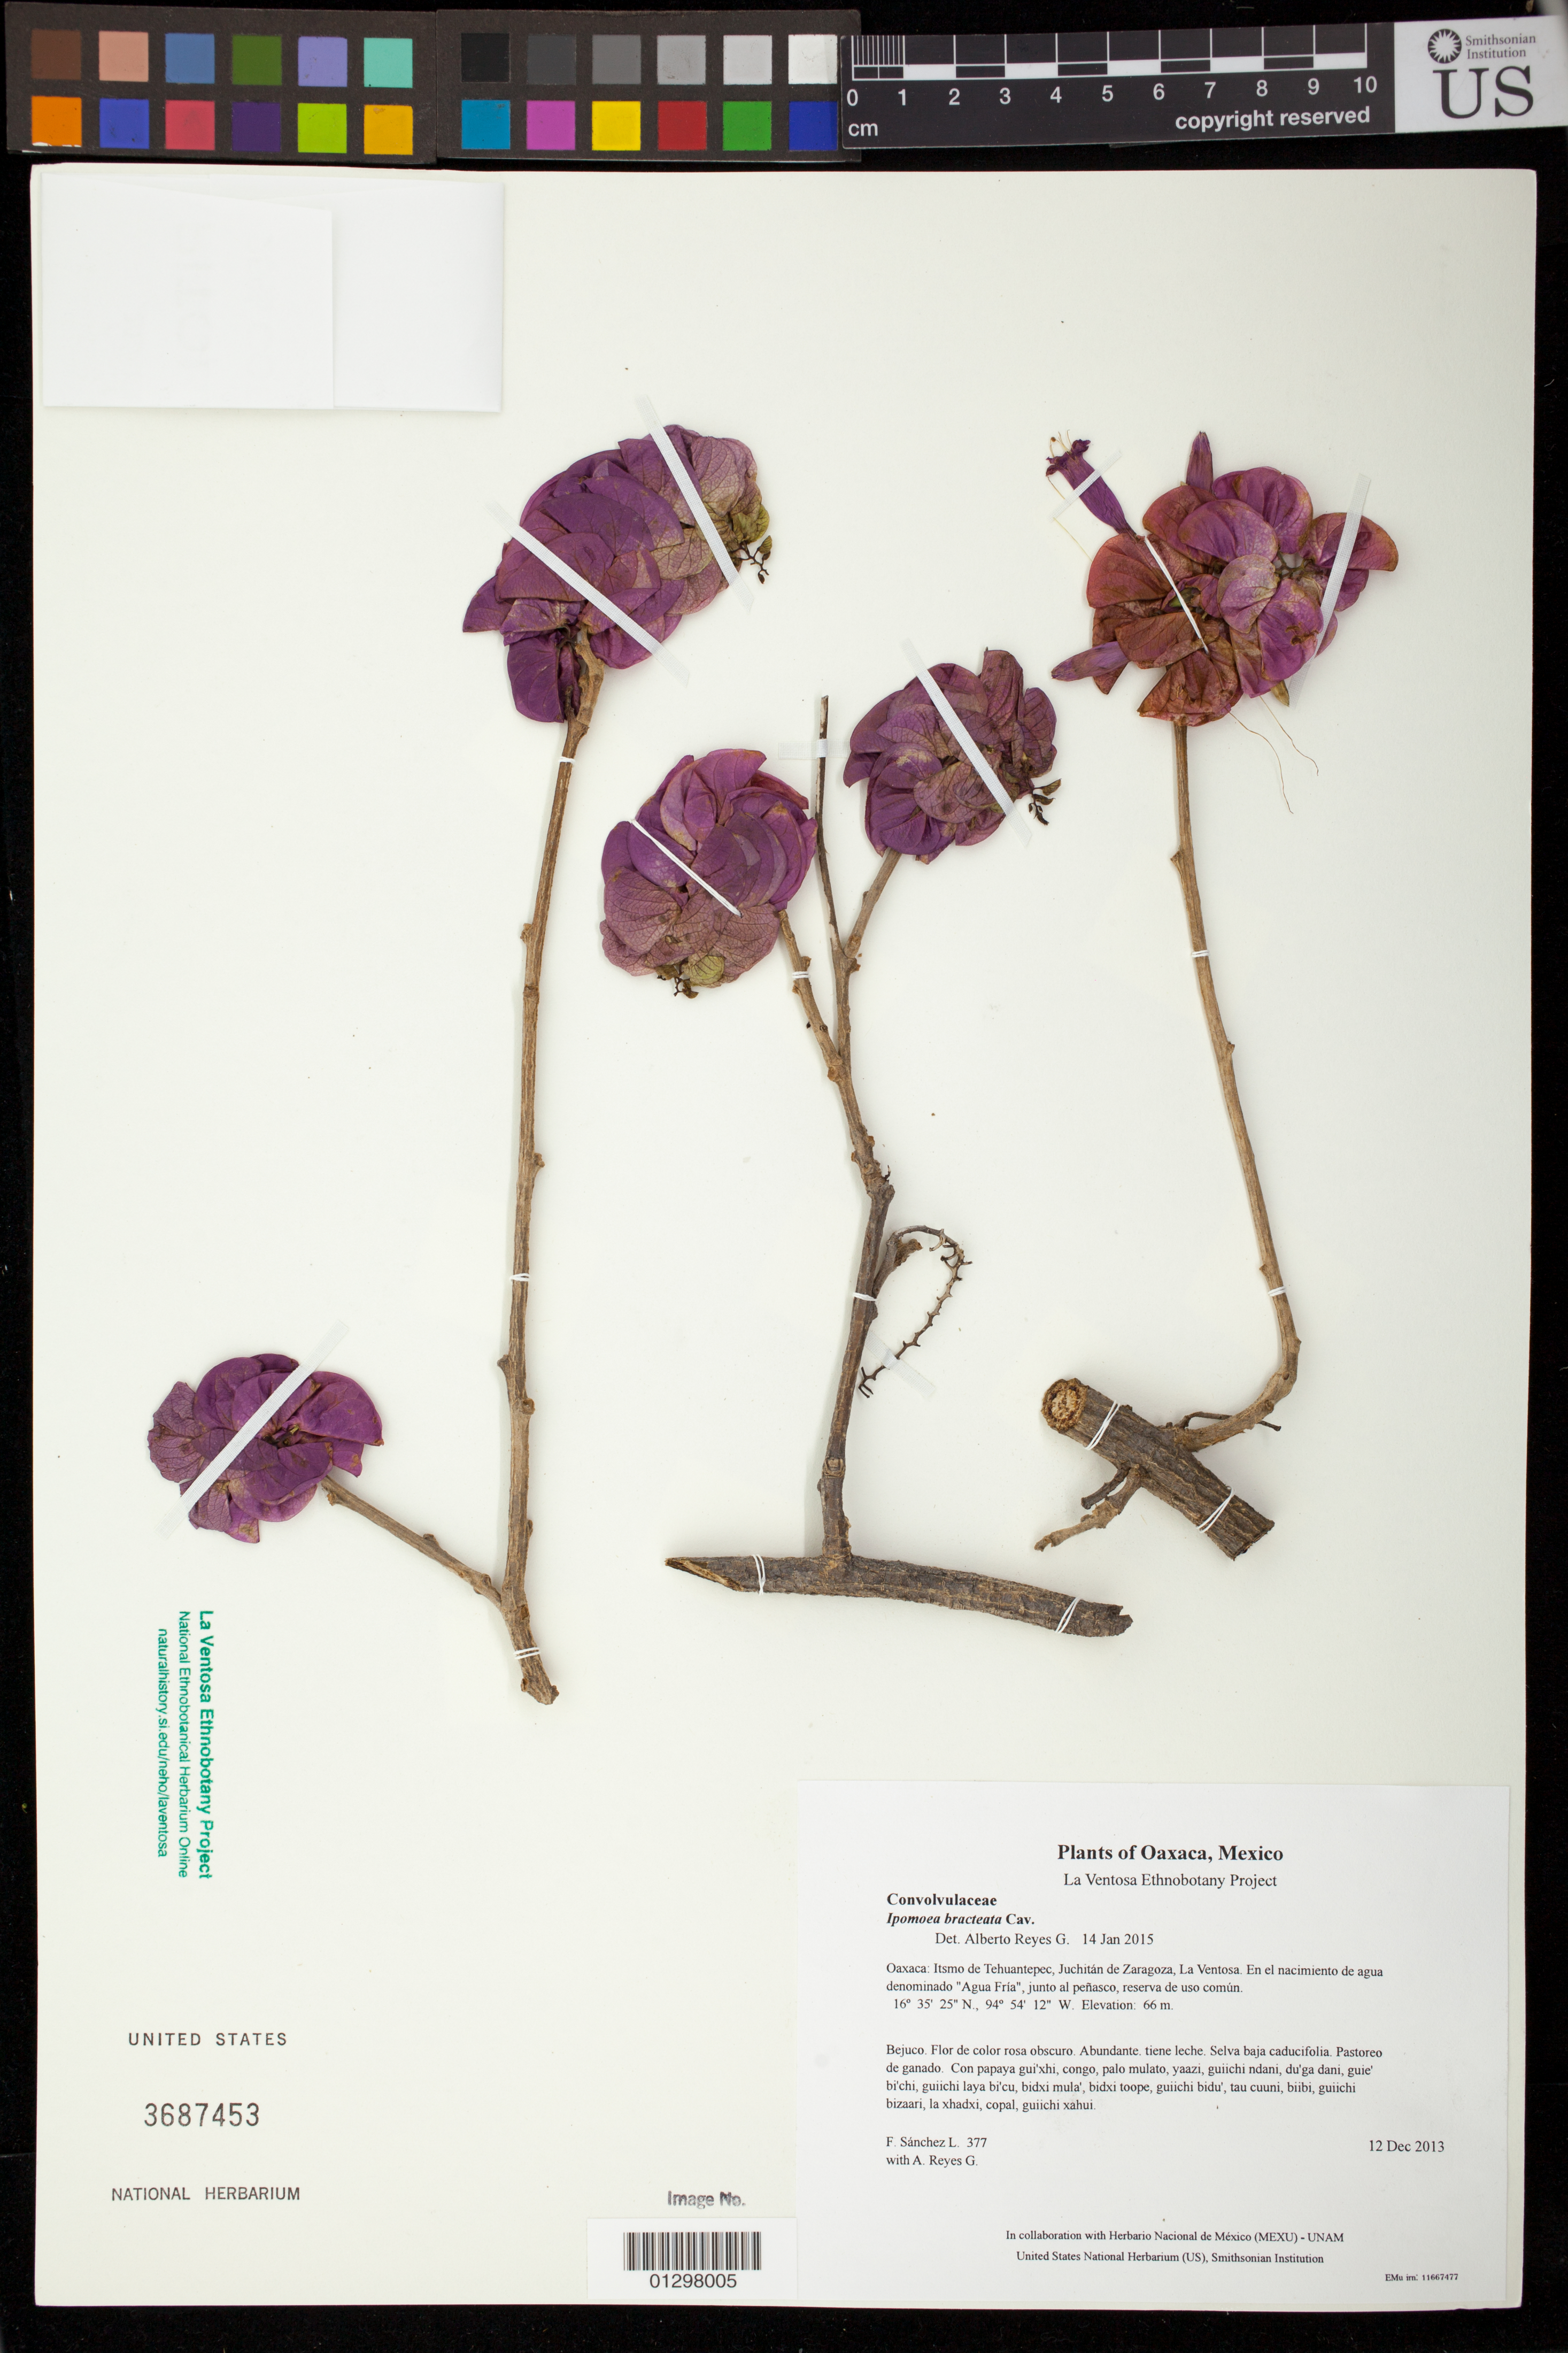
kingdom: Plantae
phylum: Tracheophyta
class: Magnoliopsida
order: Solanales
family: Convolvulaceae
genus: Ipomoea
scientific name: Ipomoea bracteata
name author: Cav.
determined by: Reyes García, A.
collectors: F. Sánchez L. & A. Reyes G.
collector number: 377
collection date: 2013-12-12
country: Mexico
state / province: Oaxaca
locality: Itsmo de Tehuantepec, Juchitán de Zaragoza, La Ventosa. En el nacimiento de agua denominado "Agua Fría", junto al peñasco, reserva de uso común.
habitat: Selva baja caducifolia. Pastoreo de ganado.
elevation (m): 66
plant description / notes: JEBOT, MEXU, SERO, US; Luba'. Guie' rosa nacahui. Stale.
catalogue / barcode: US 3687453